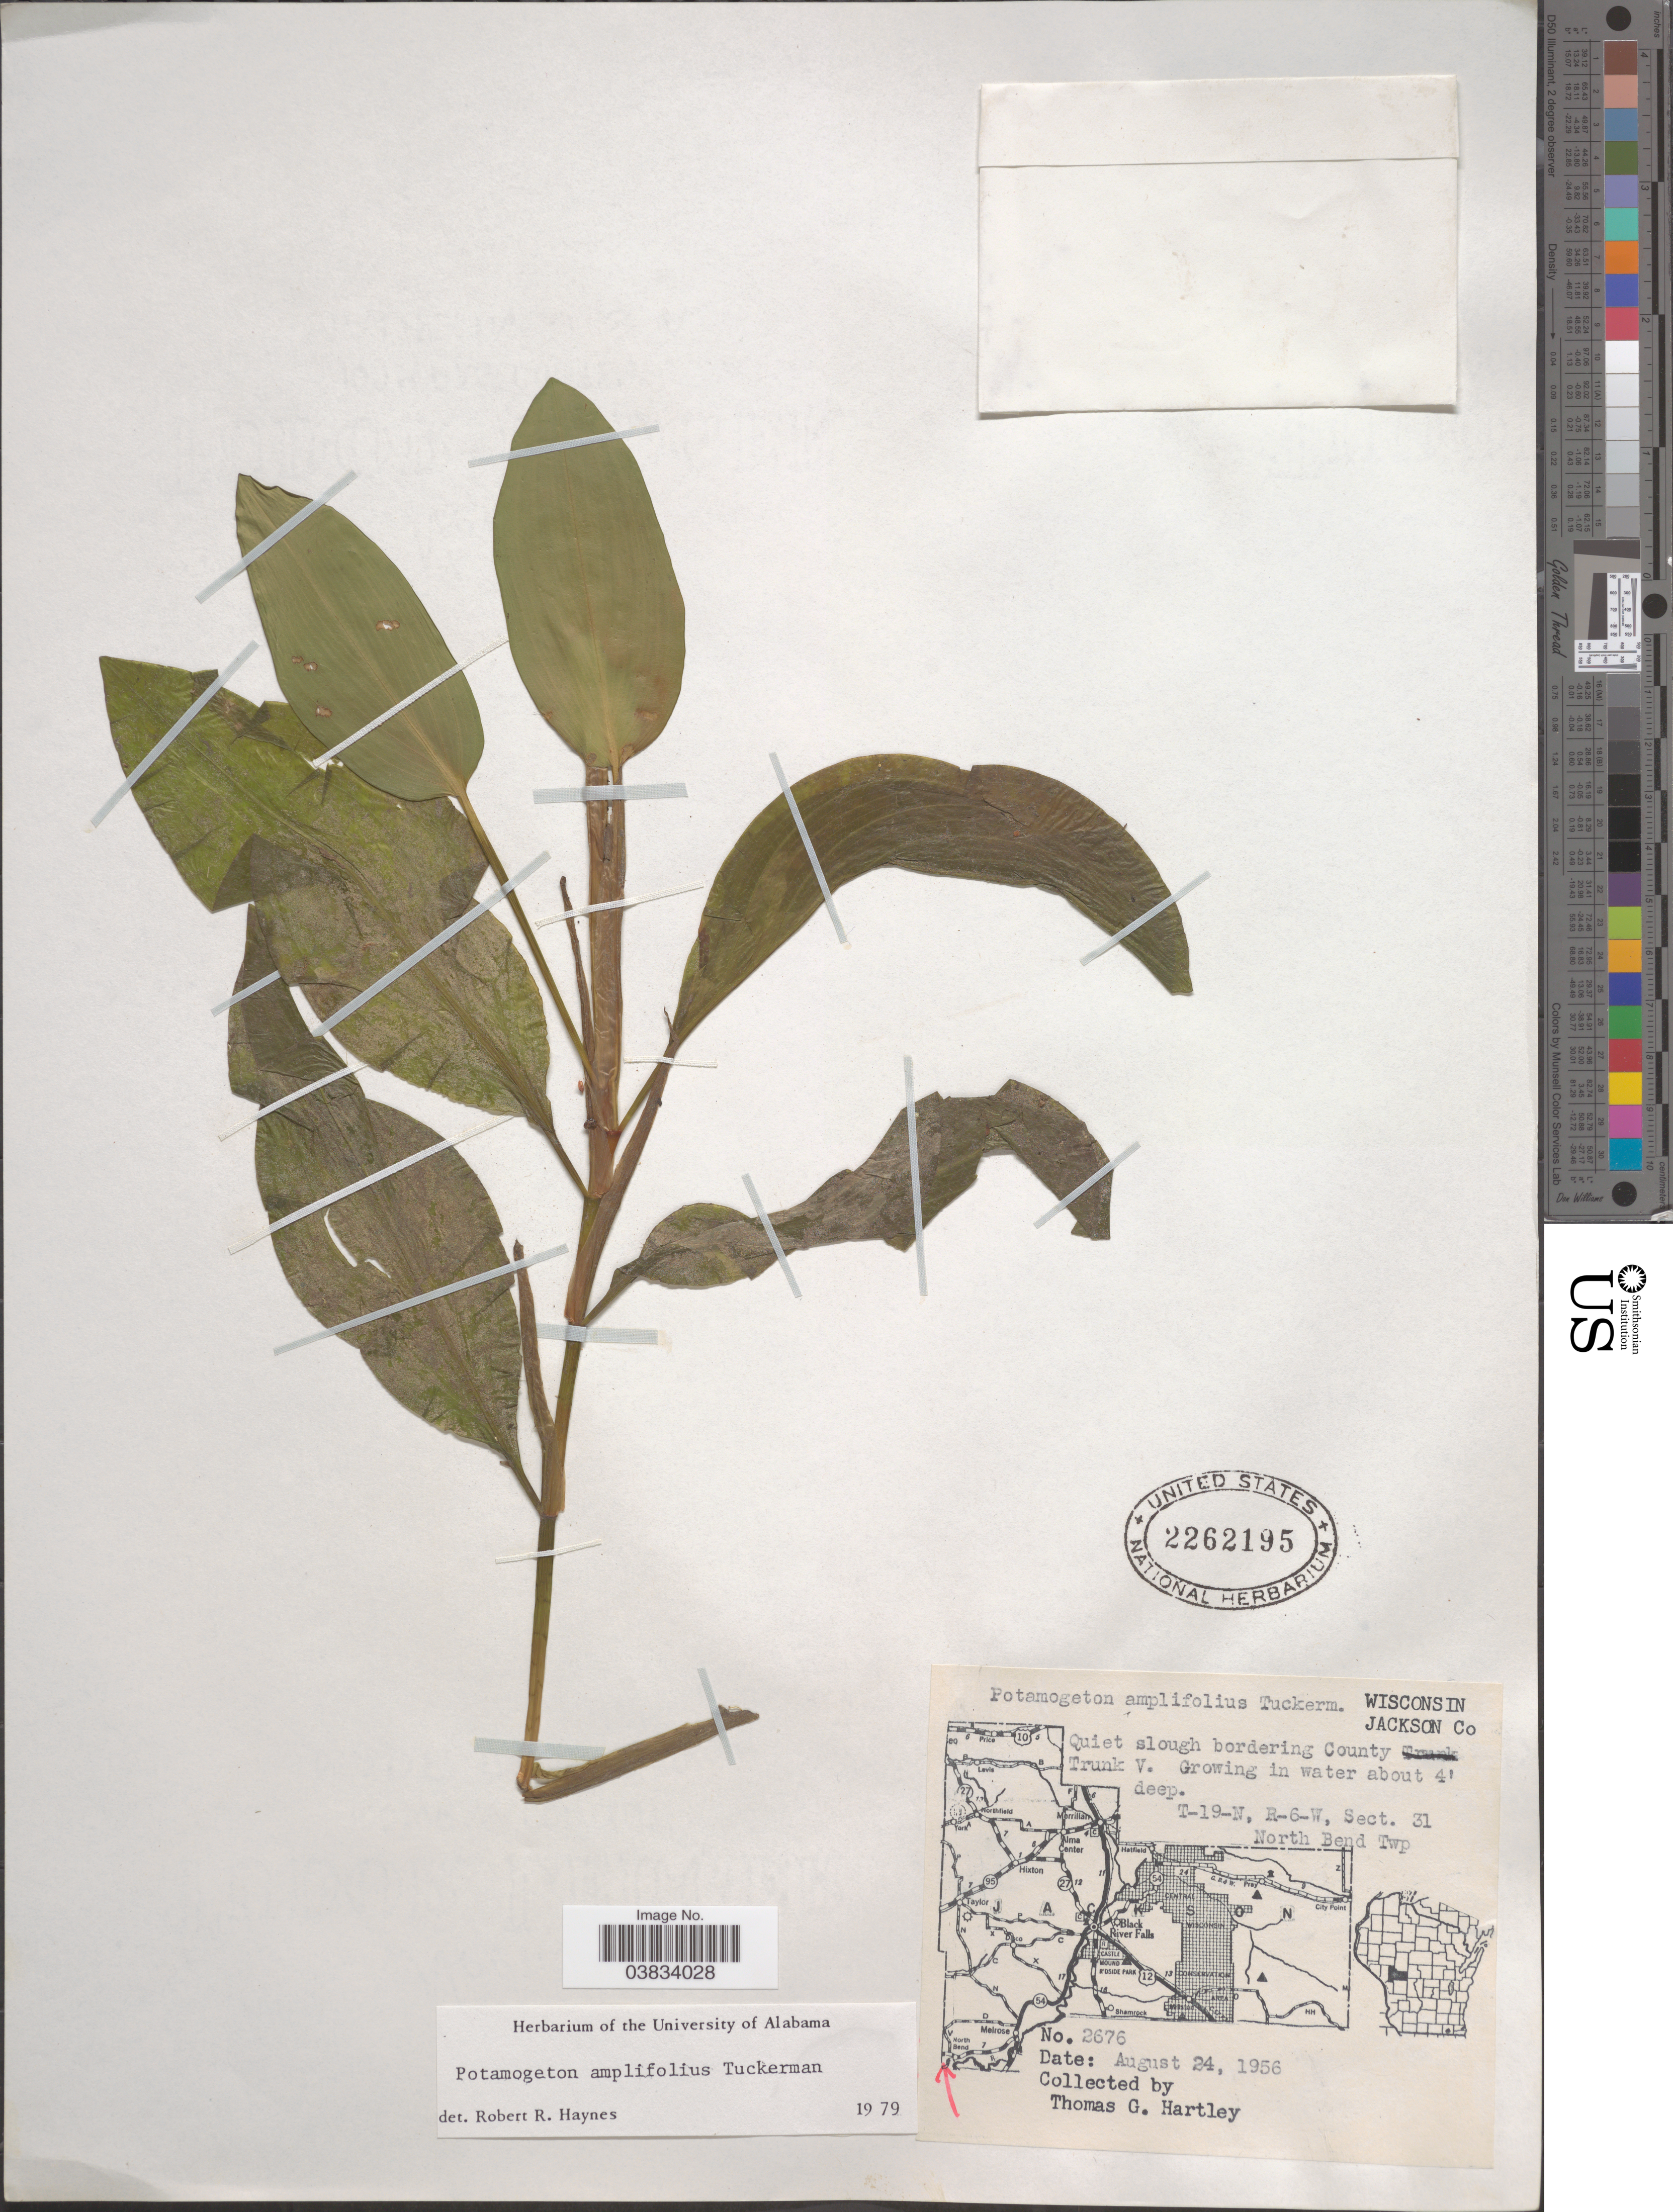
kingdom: Plantae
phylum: Tracheophyta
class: Liliopsida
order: Alismatales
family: Potamogetonaceae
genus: Potamogeton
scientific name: Potamogeton amplifolius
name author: Tuckerm.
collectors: T. G. Hartley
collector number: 2676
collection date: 1956-08-24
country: United States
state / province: Wisconsin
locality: Jackson Co. Quiet slough bordering County Trunk V. T-19-N, R-6-W, Sect. 31. North Bend Twp.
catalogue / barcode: US 2262195